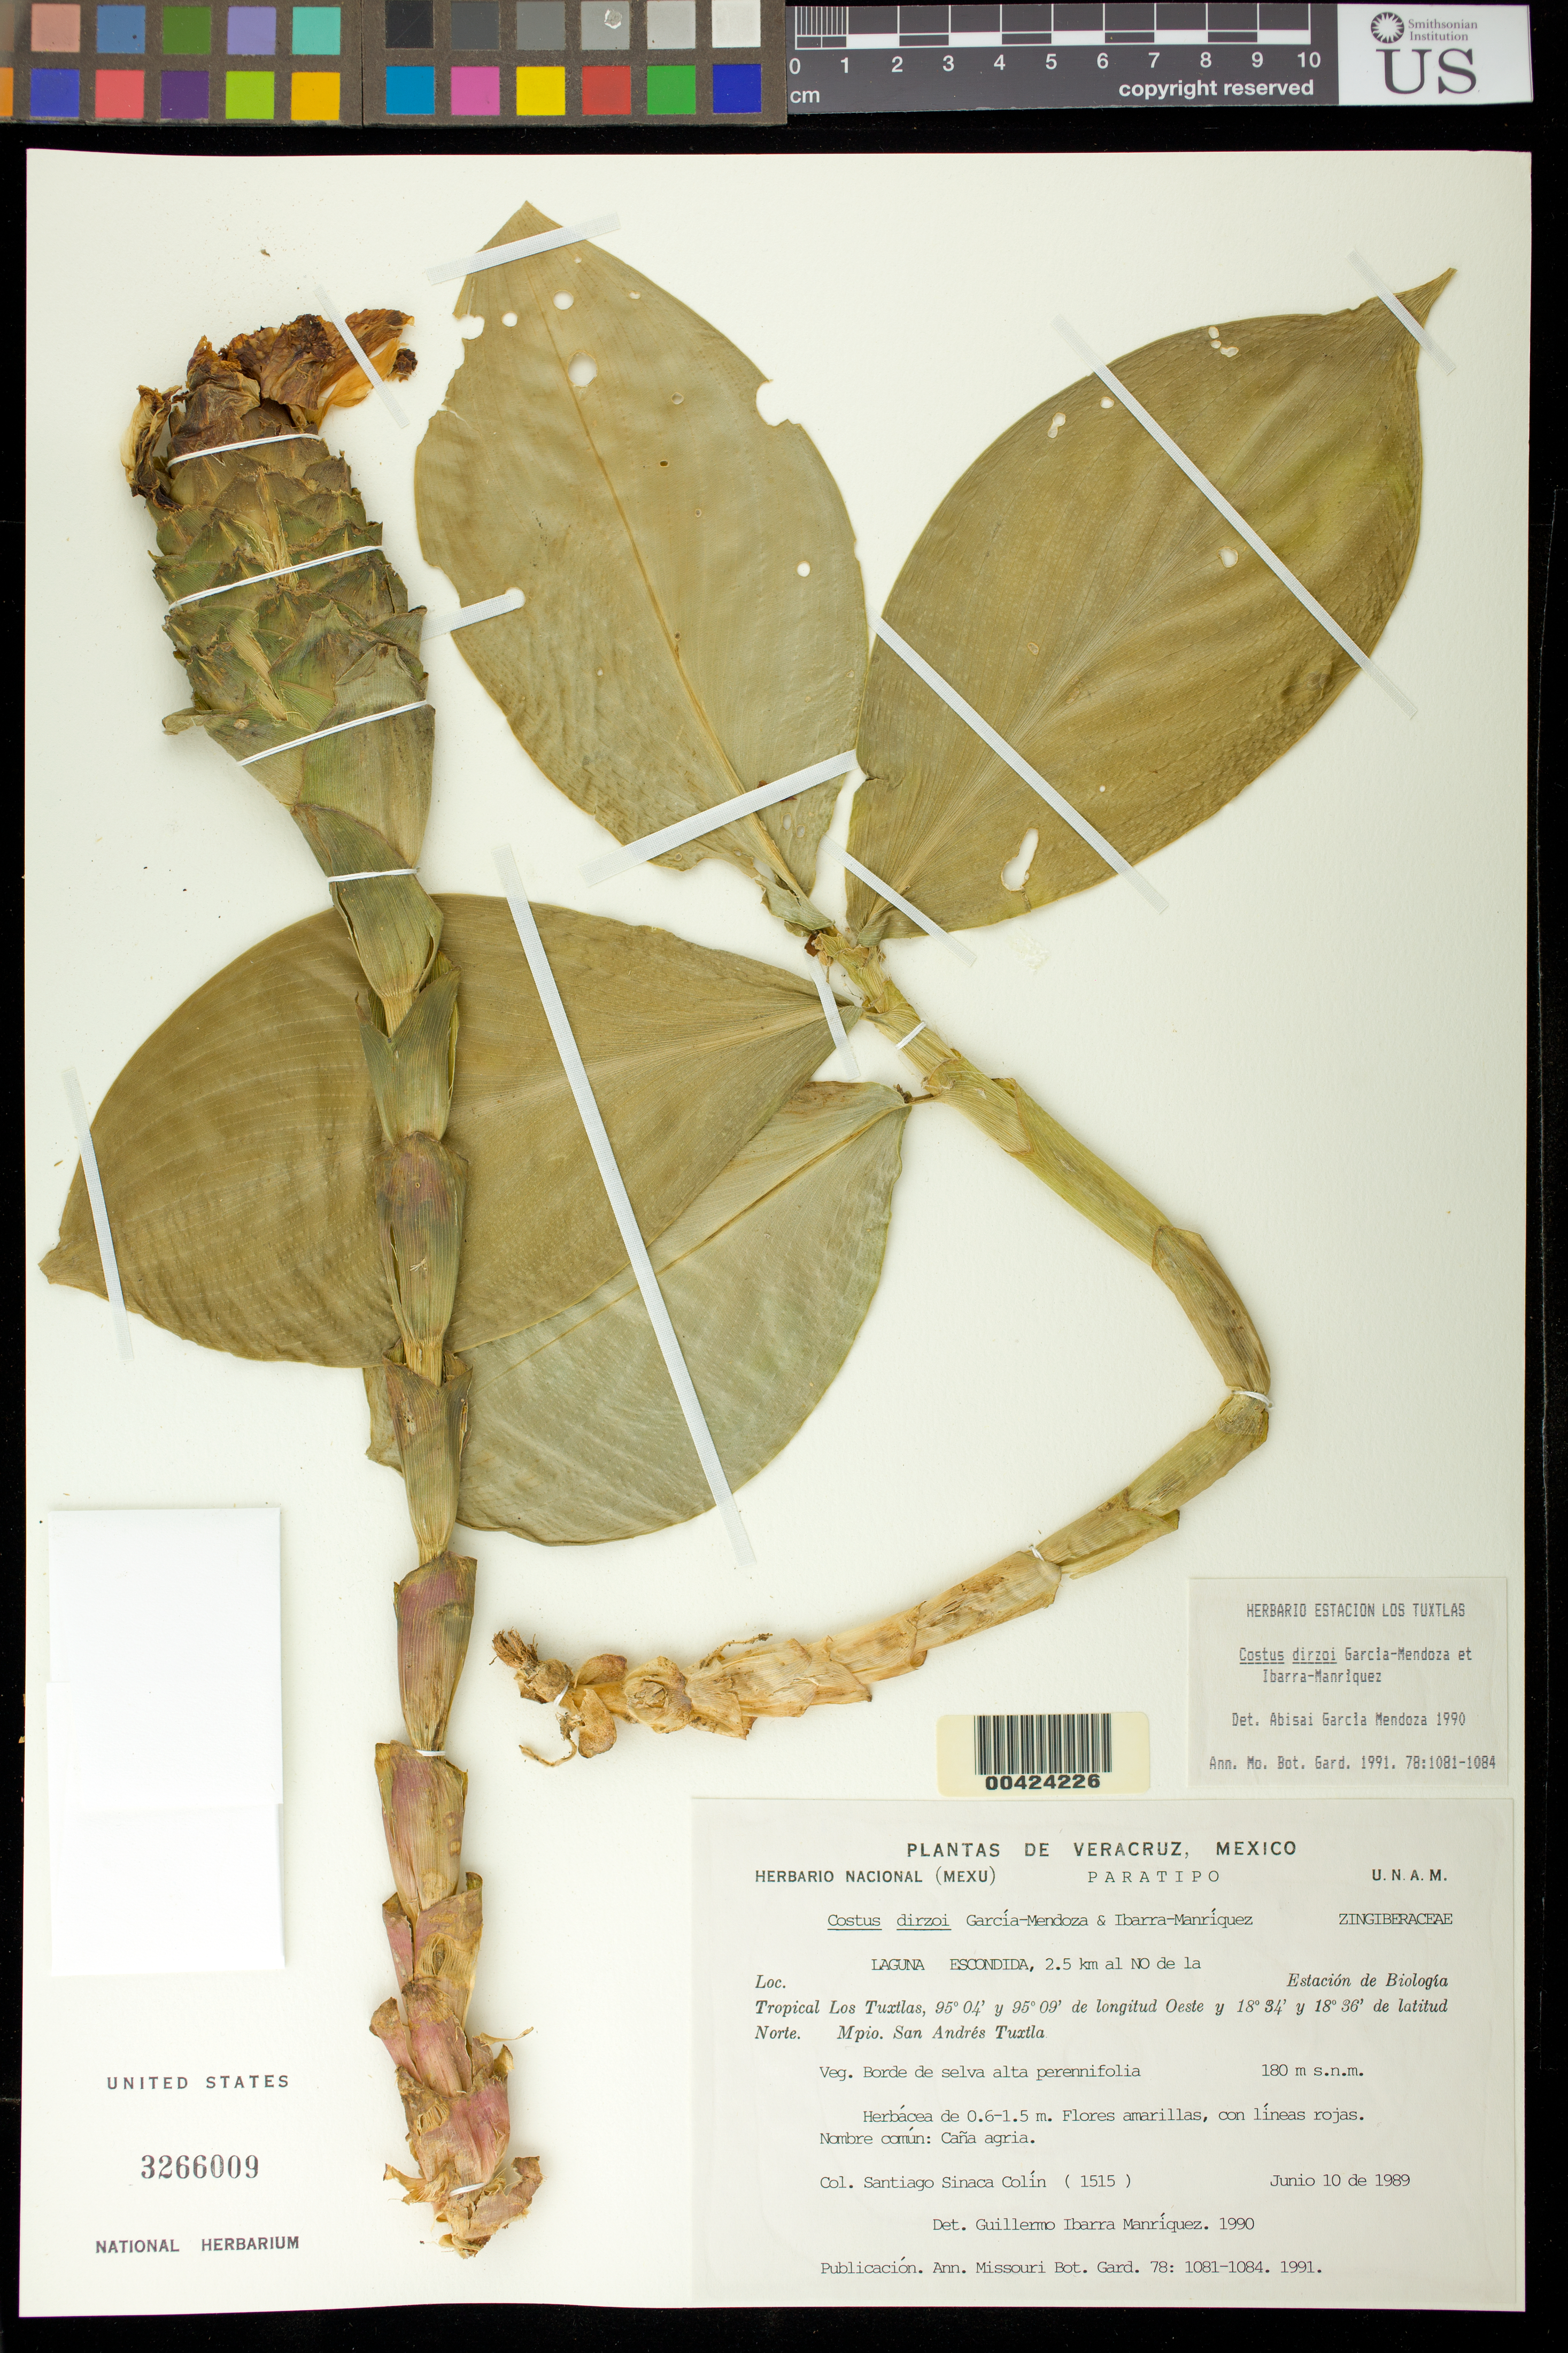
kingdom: Plantae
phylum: Tracheophyta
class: Liliopsida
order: Zingiberales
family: Costaceae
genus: Costus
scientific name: Costus dirzoi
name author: García-Mend. & Ibarra-Manr.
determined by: García-Mendoza, A.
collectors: S. Sinaca Colin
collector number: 1515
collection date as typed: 10 Jun 1989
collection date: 1989-06-10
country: Mexico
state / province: Veracruz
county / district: San Andrés Tuxtla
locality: Estacion de biologia los tuxtkas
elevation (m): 400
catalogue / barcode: US 3266009